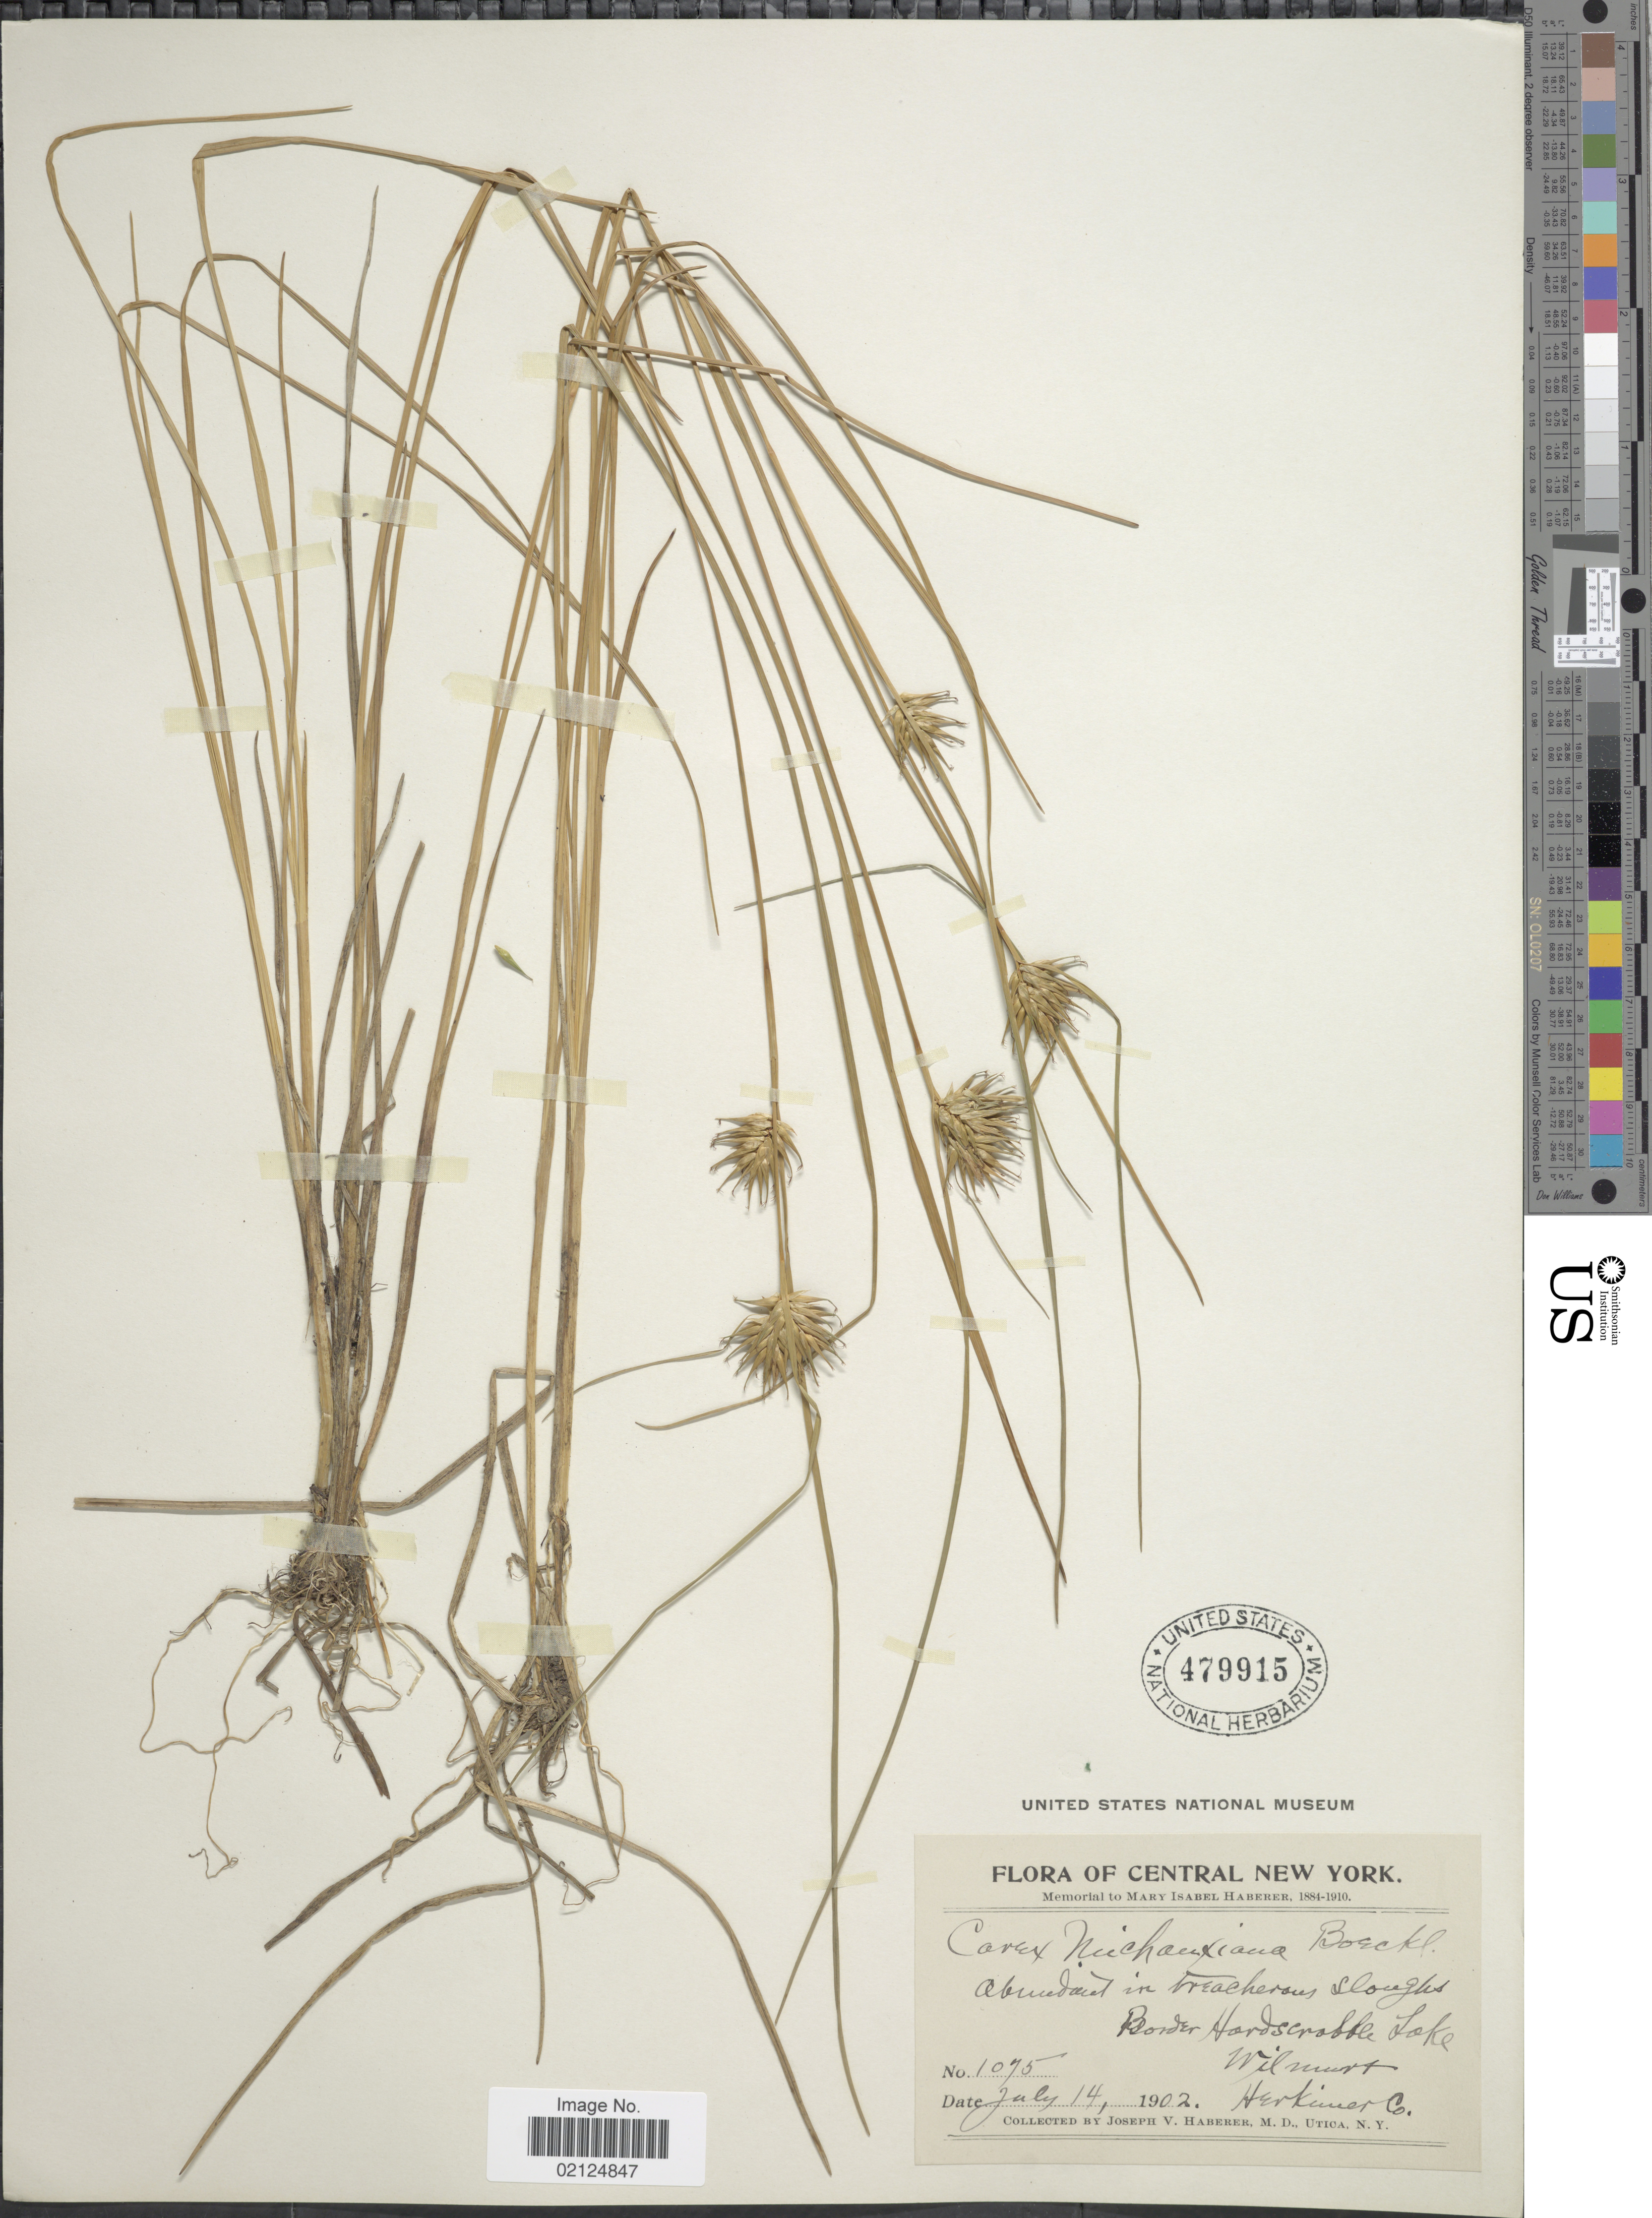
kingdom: Plantae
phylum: Tracheophyta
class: Liliopsida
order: Poales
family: Cyperaceae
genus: Carex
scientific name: Carex michauxiana subsp. michauxiana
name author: Boeckeler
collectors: J. V. Haberer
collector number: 1075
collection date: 1902-07-14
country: United States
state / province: New York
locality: Central New York, in treacherous sloughs, Border Hardcrabble Lake, Wilmurt, Herkimer Co.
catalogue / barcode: US 479915